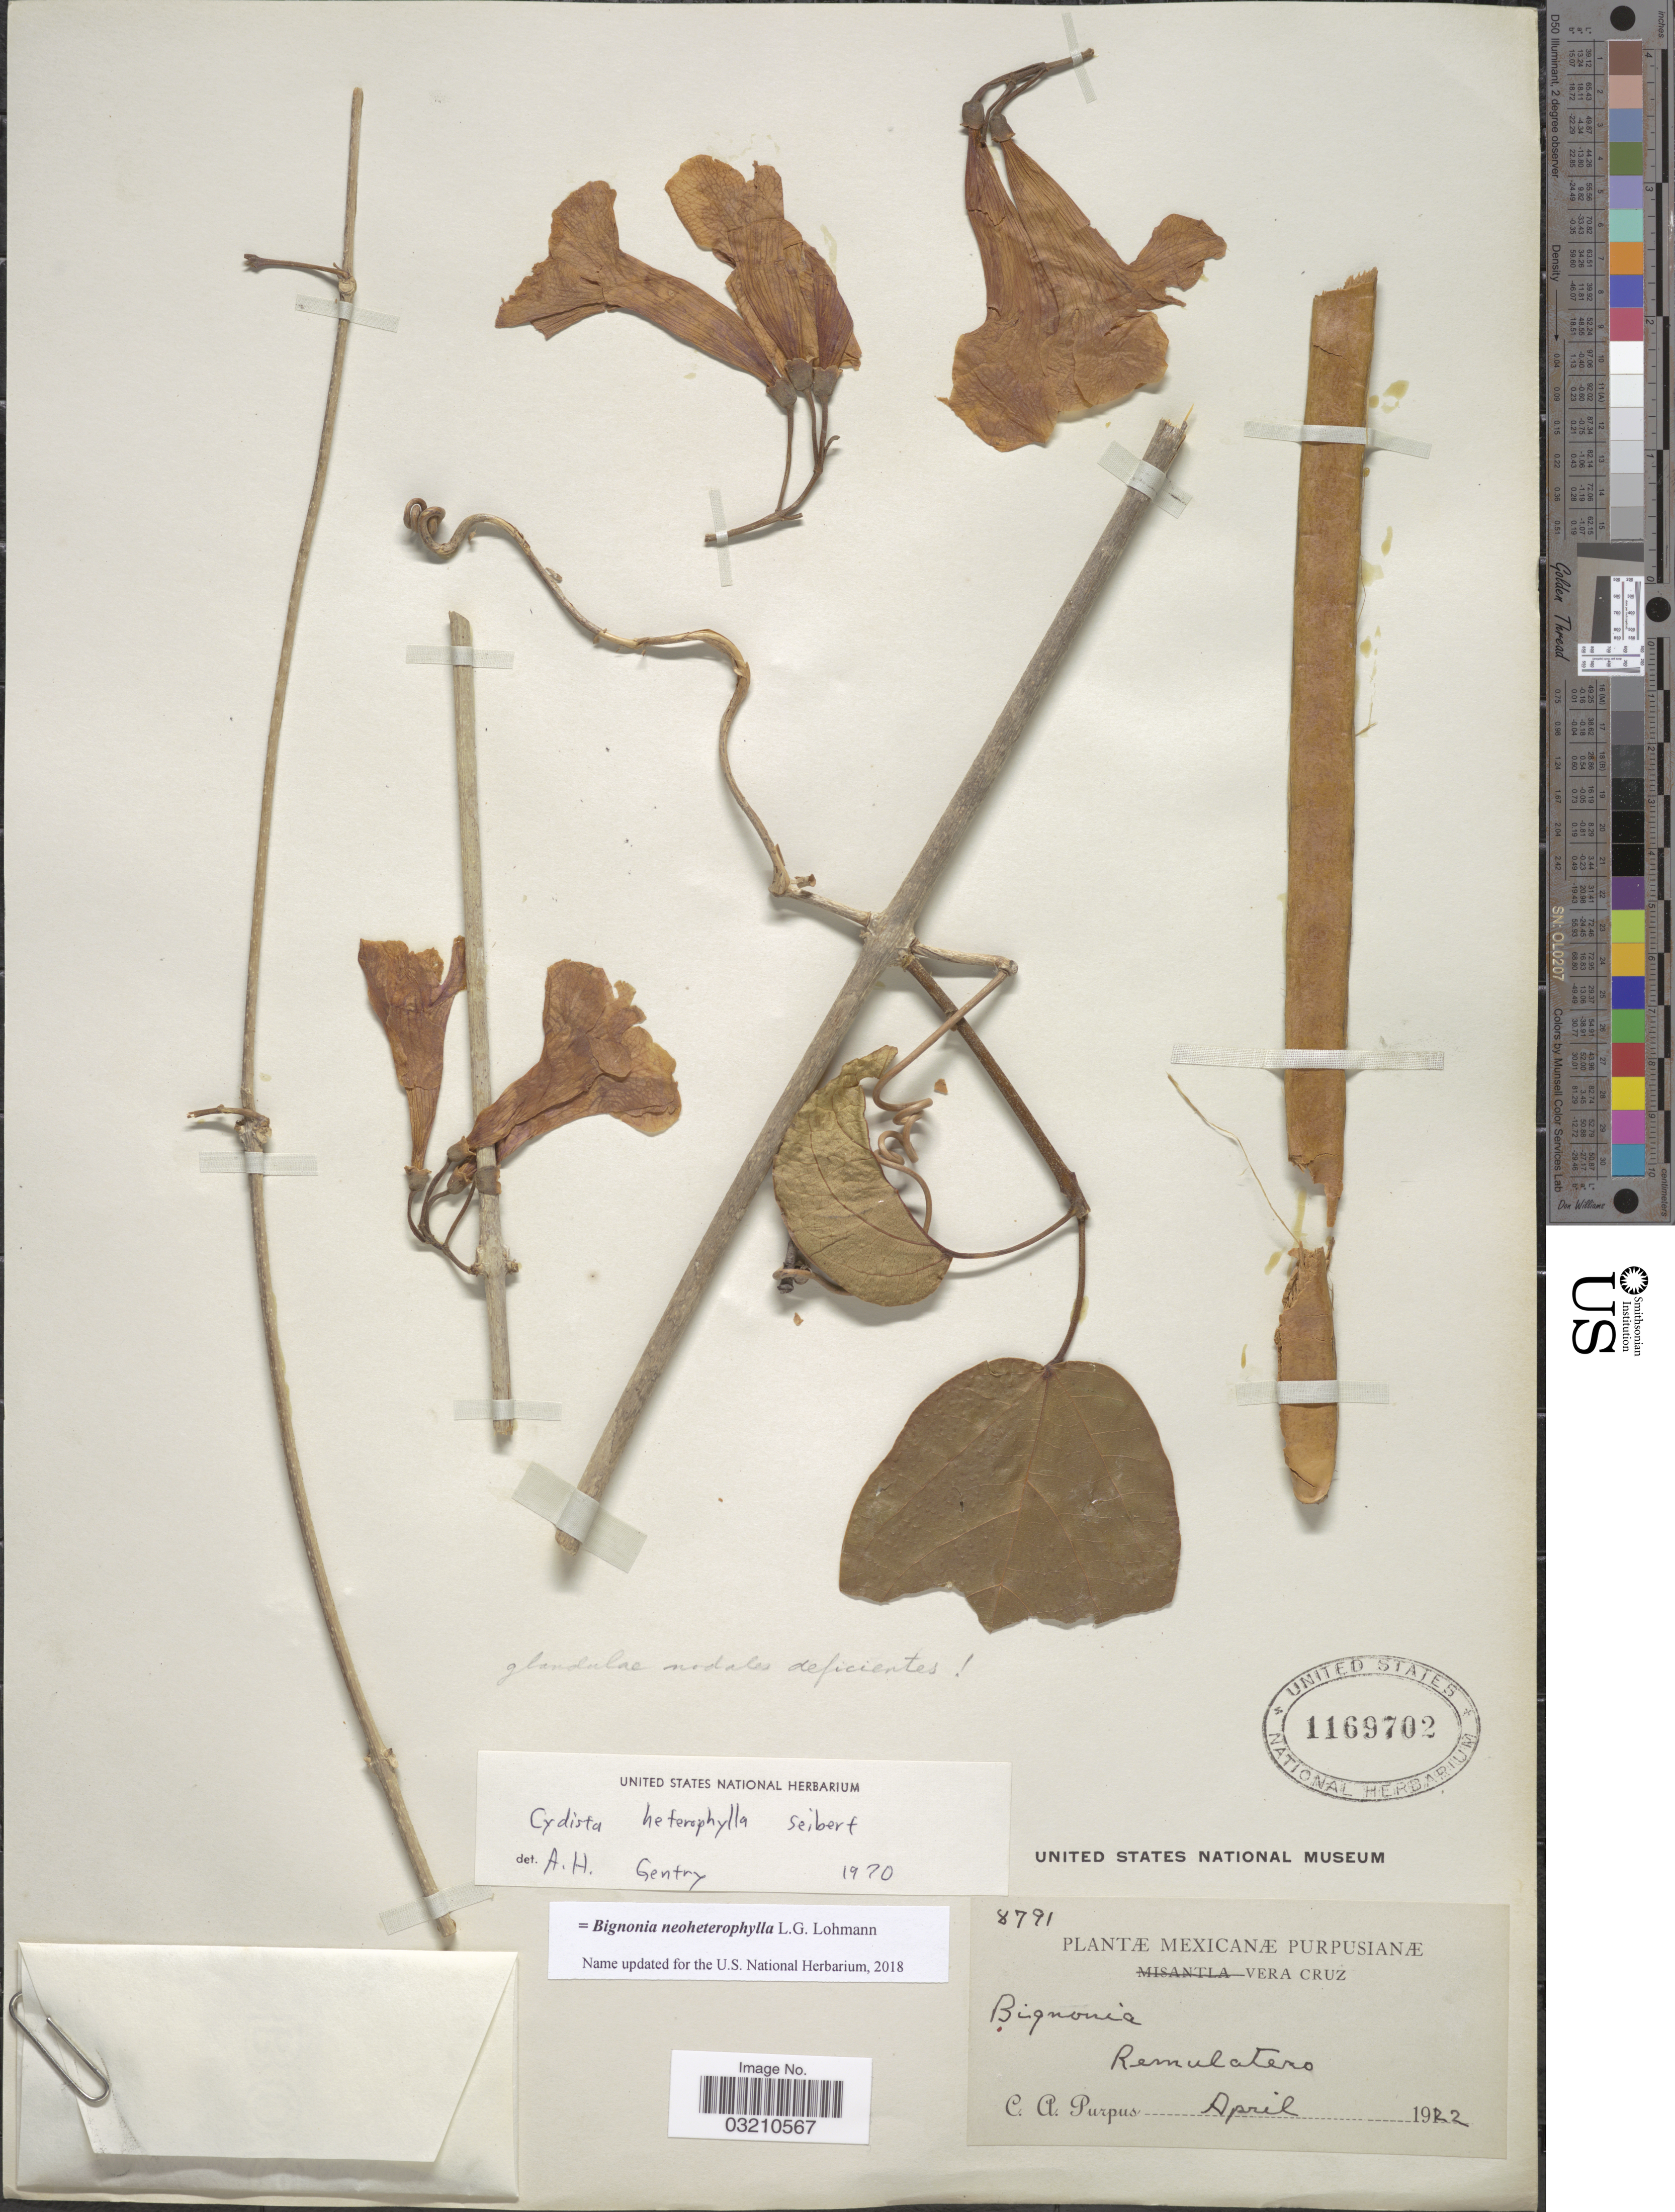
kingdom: Plantae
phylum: Tracheophyta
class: Magnoliopsida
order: Lamiales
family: Bignoniaceae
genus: Bignonia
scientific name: Bignonia neoheterophylla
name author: L.G. Lohmann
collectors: C. A. Purpus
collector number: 8791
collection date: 1922-04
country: Mexico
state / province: Veracruz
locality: Vera Cruz. Remulatero.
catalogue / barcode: US 1169702